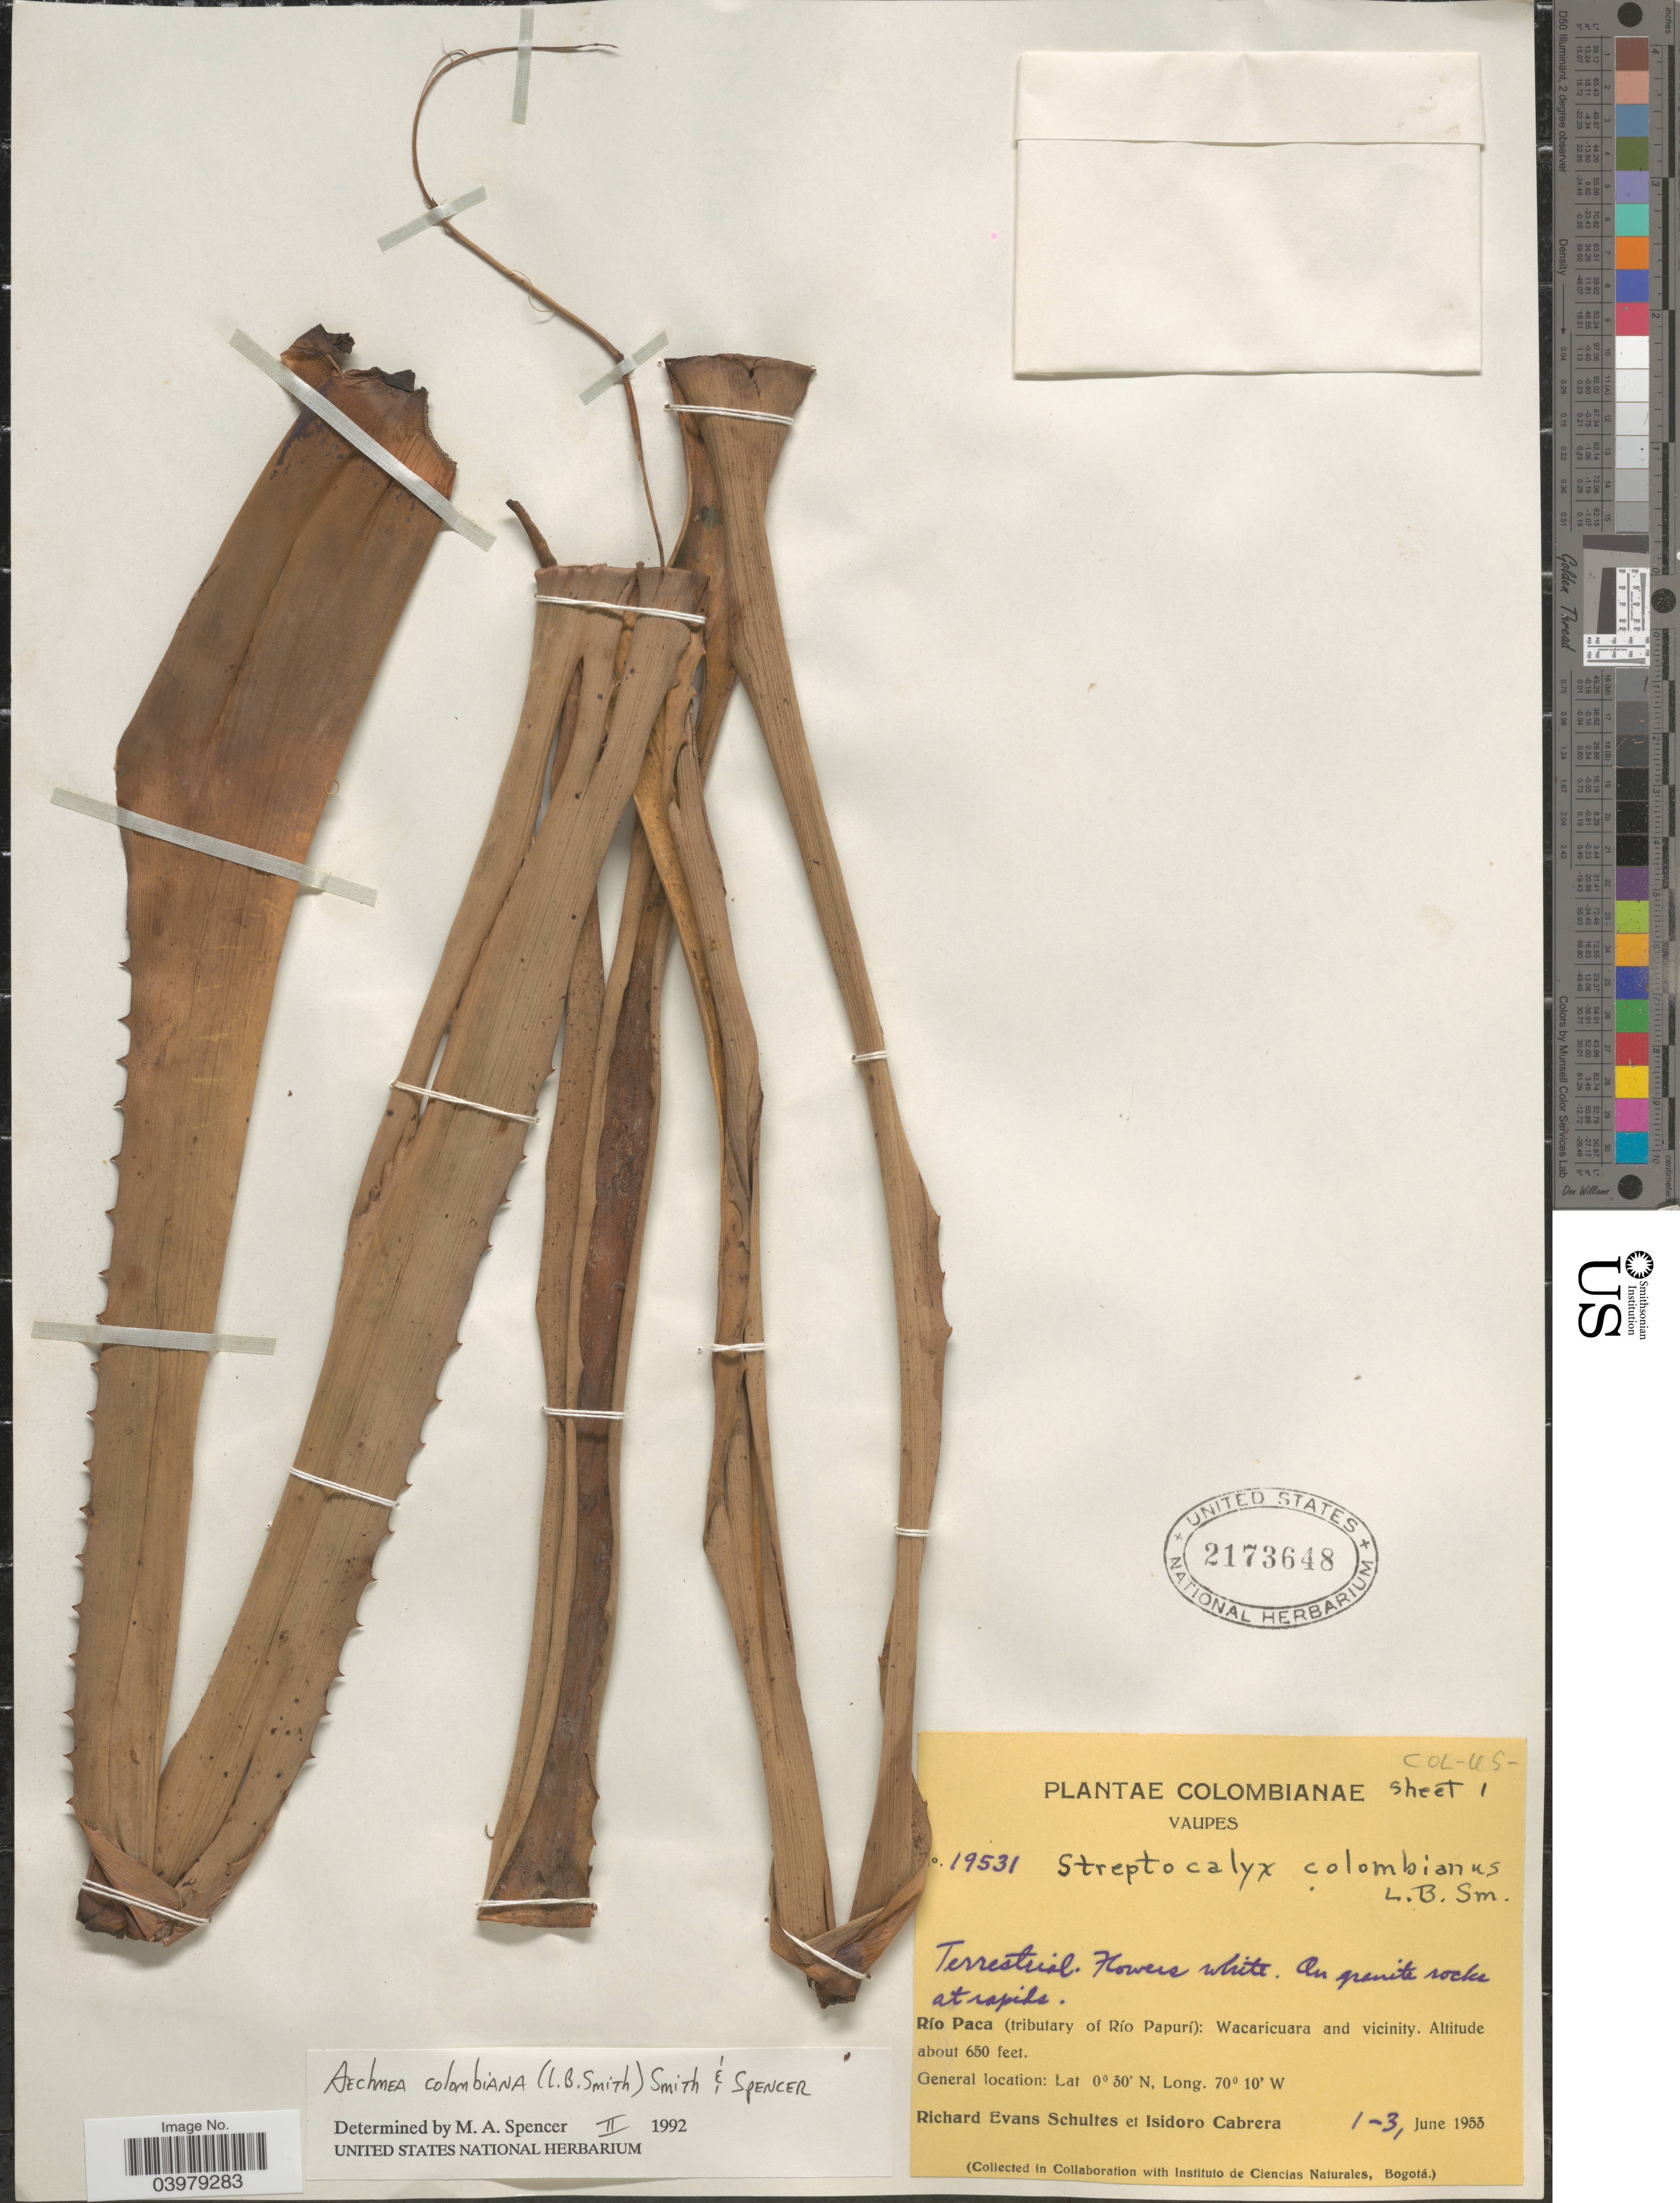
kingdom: Plantae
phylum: Tracheophyta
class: Liliopsida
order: Poales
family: Bromeliaceae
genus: Aechmea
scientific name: Aechmea colombiana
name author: (L.B. Sm.) L.B. Sm. & M.A. Spencer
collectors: R. E. Schultes & I. Cabrera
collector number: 19531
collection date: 1953-06-01/1953-06-03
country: Colombia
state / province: Vaupés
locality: Río Paca (tributary of Río Papurí): Wacaricuara and vicinity.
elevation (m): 198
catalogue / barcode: US 2173648